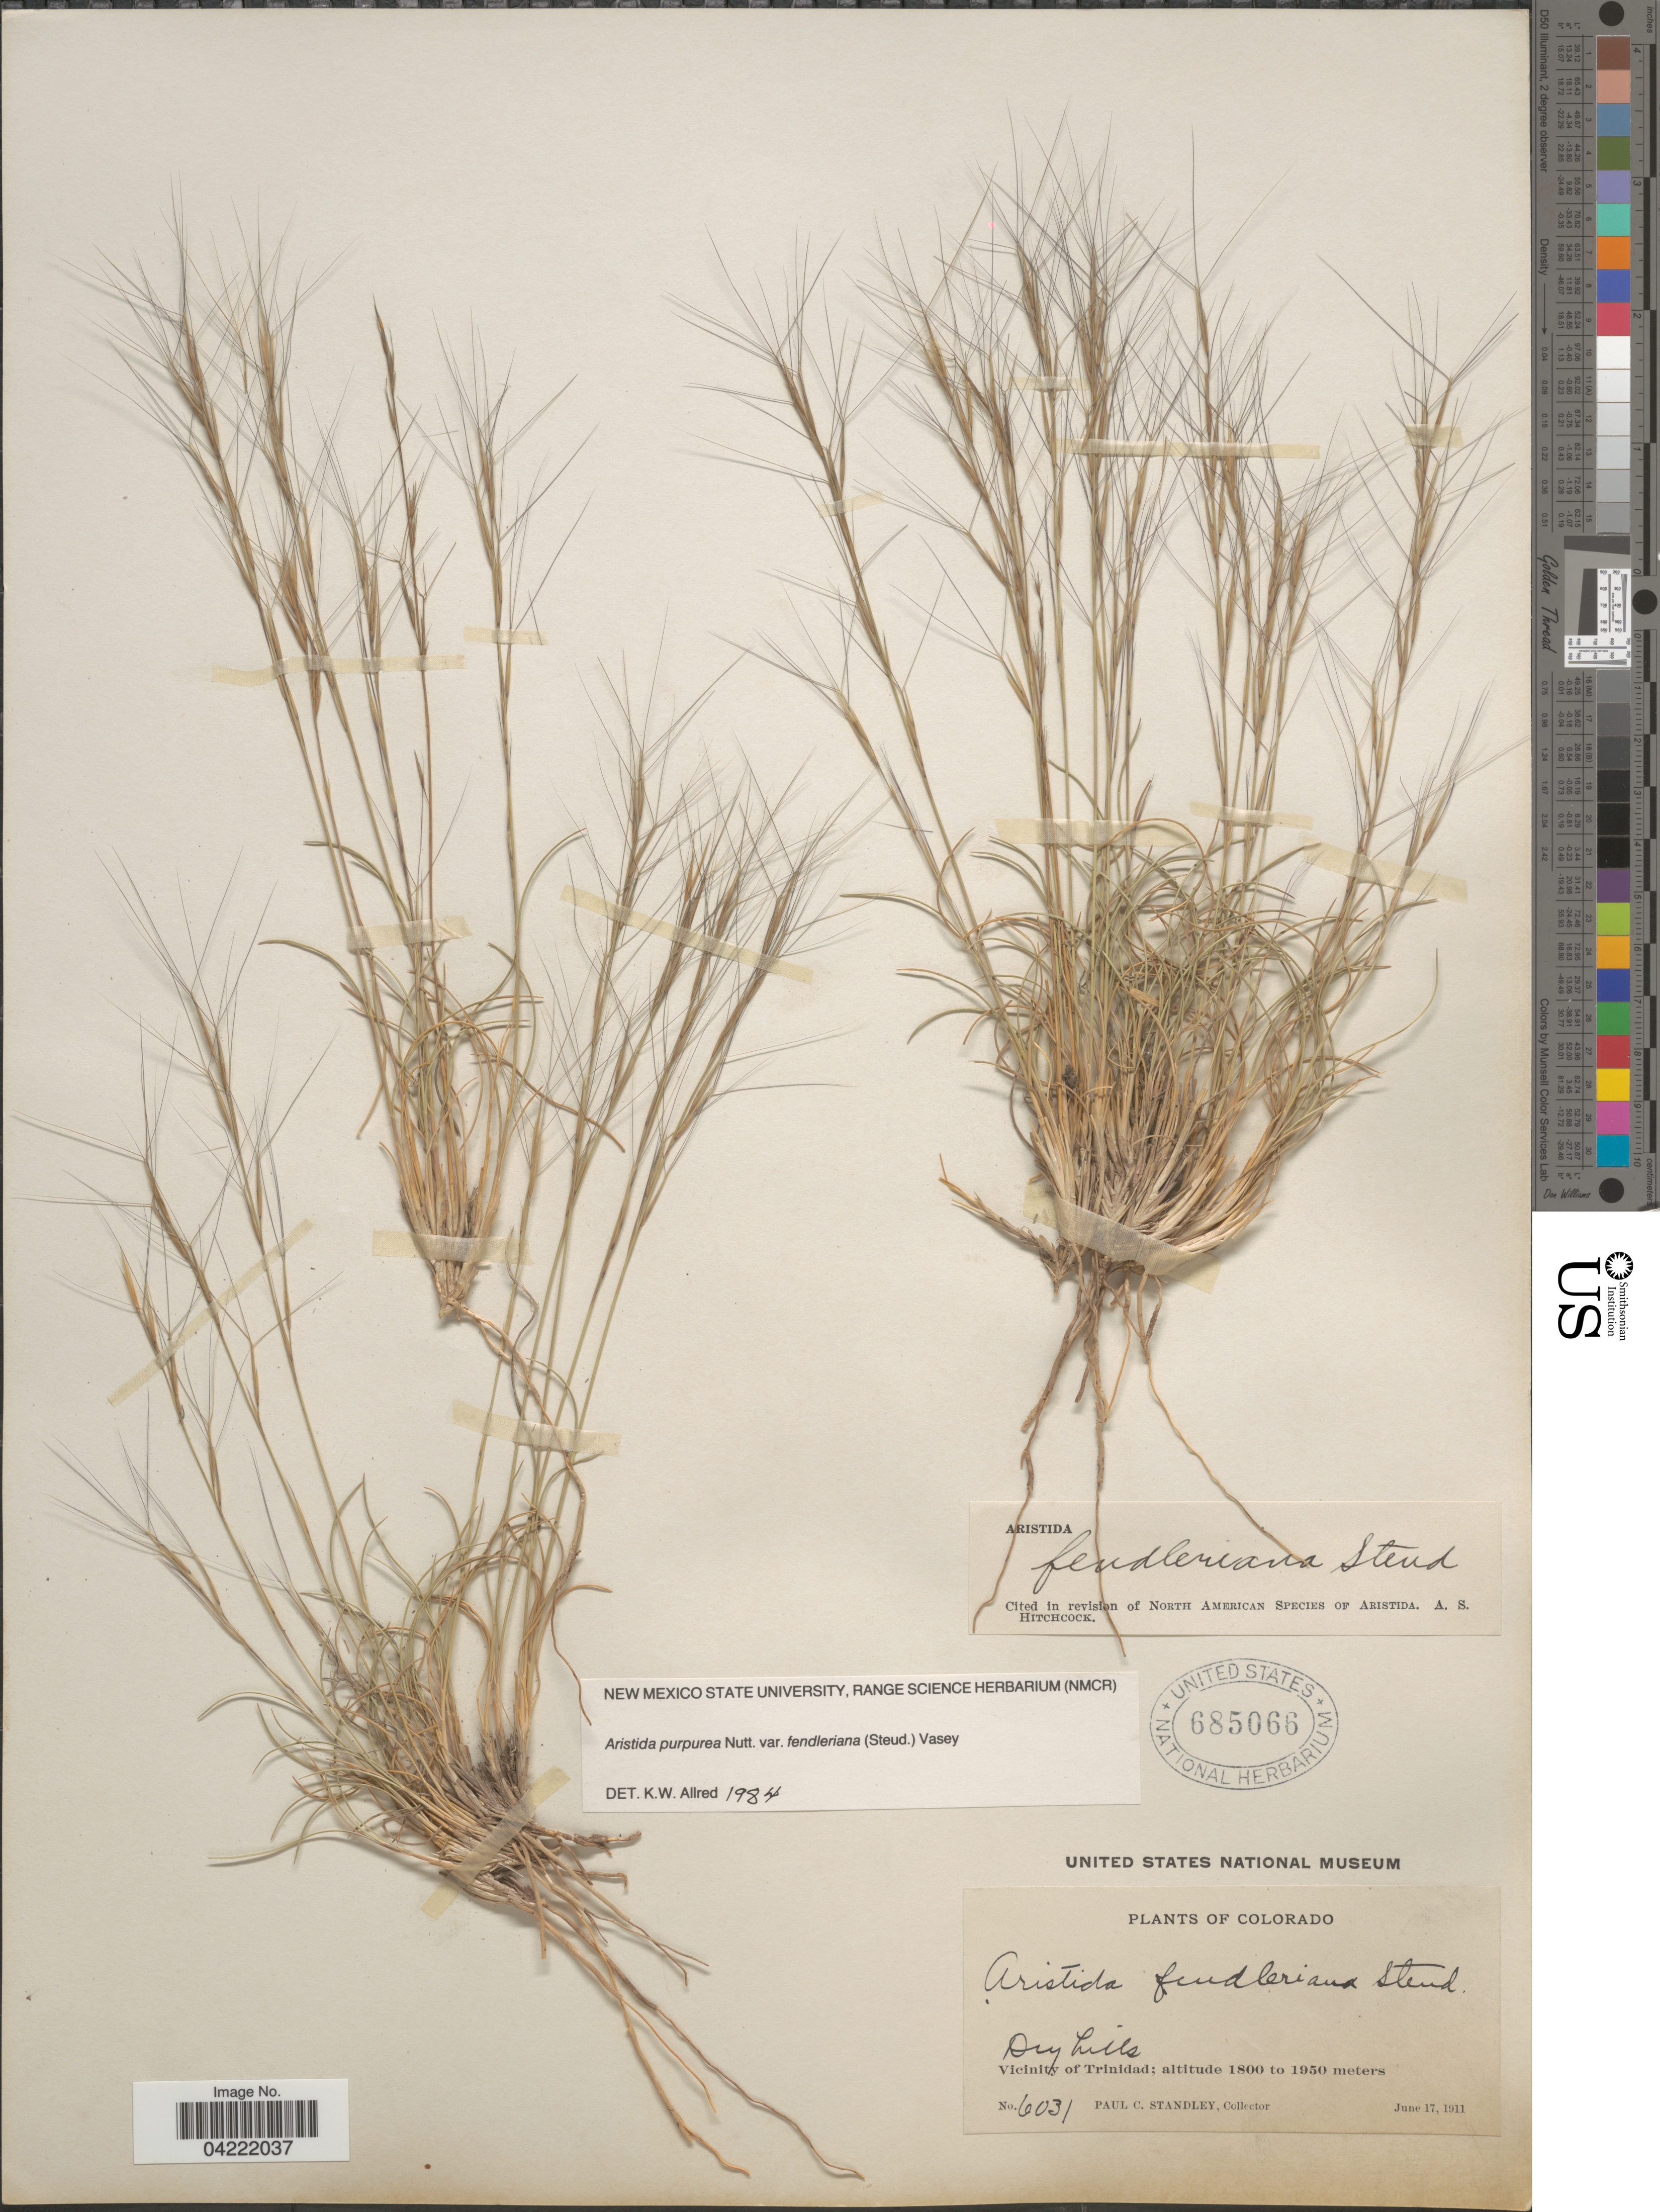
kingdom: Plantae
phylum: Tracheophyta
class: Liliopsida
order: Poales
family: Poaceae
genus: Aristida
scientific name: Aristida purpurea var. fendleriana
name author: (Steud.) Vasey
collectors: P. C. Standley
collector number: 6031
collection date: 1911-06-17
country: United States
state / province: Colorado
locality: Dry hills. Vicinity of Trinidad.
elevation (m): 1800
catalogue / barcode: US 685066